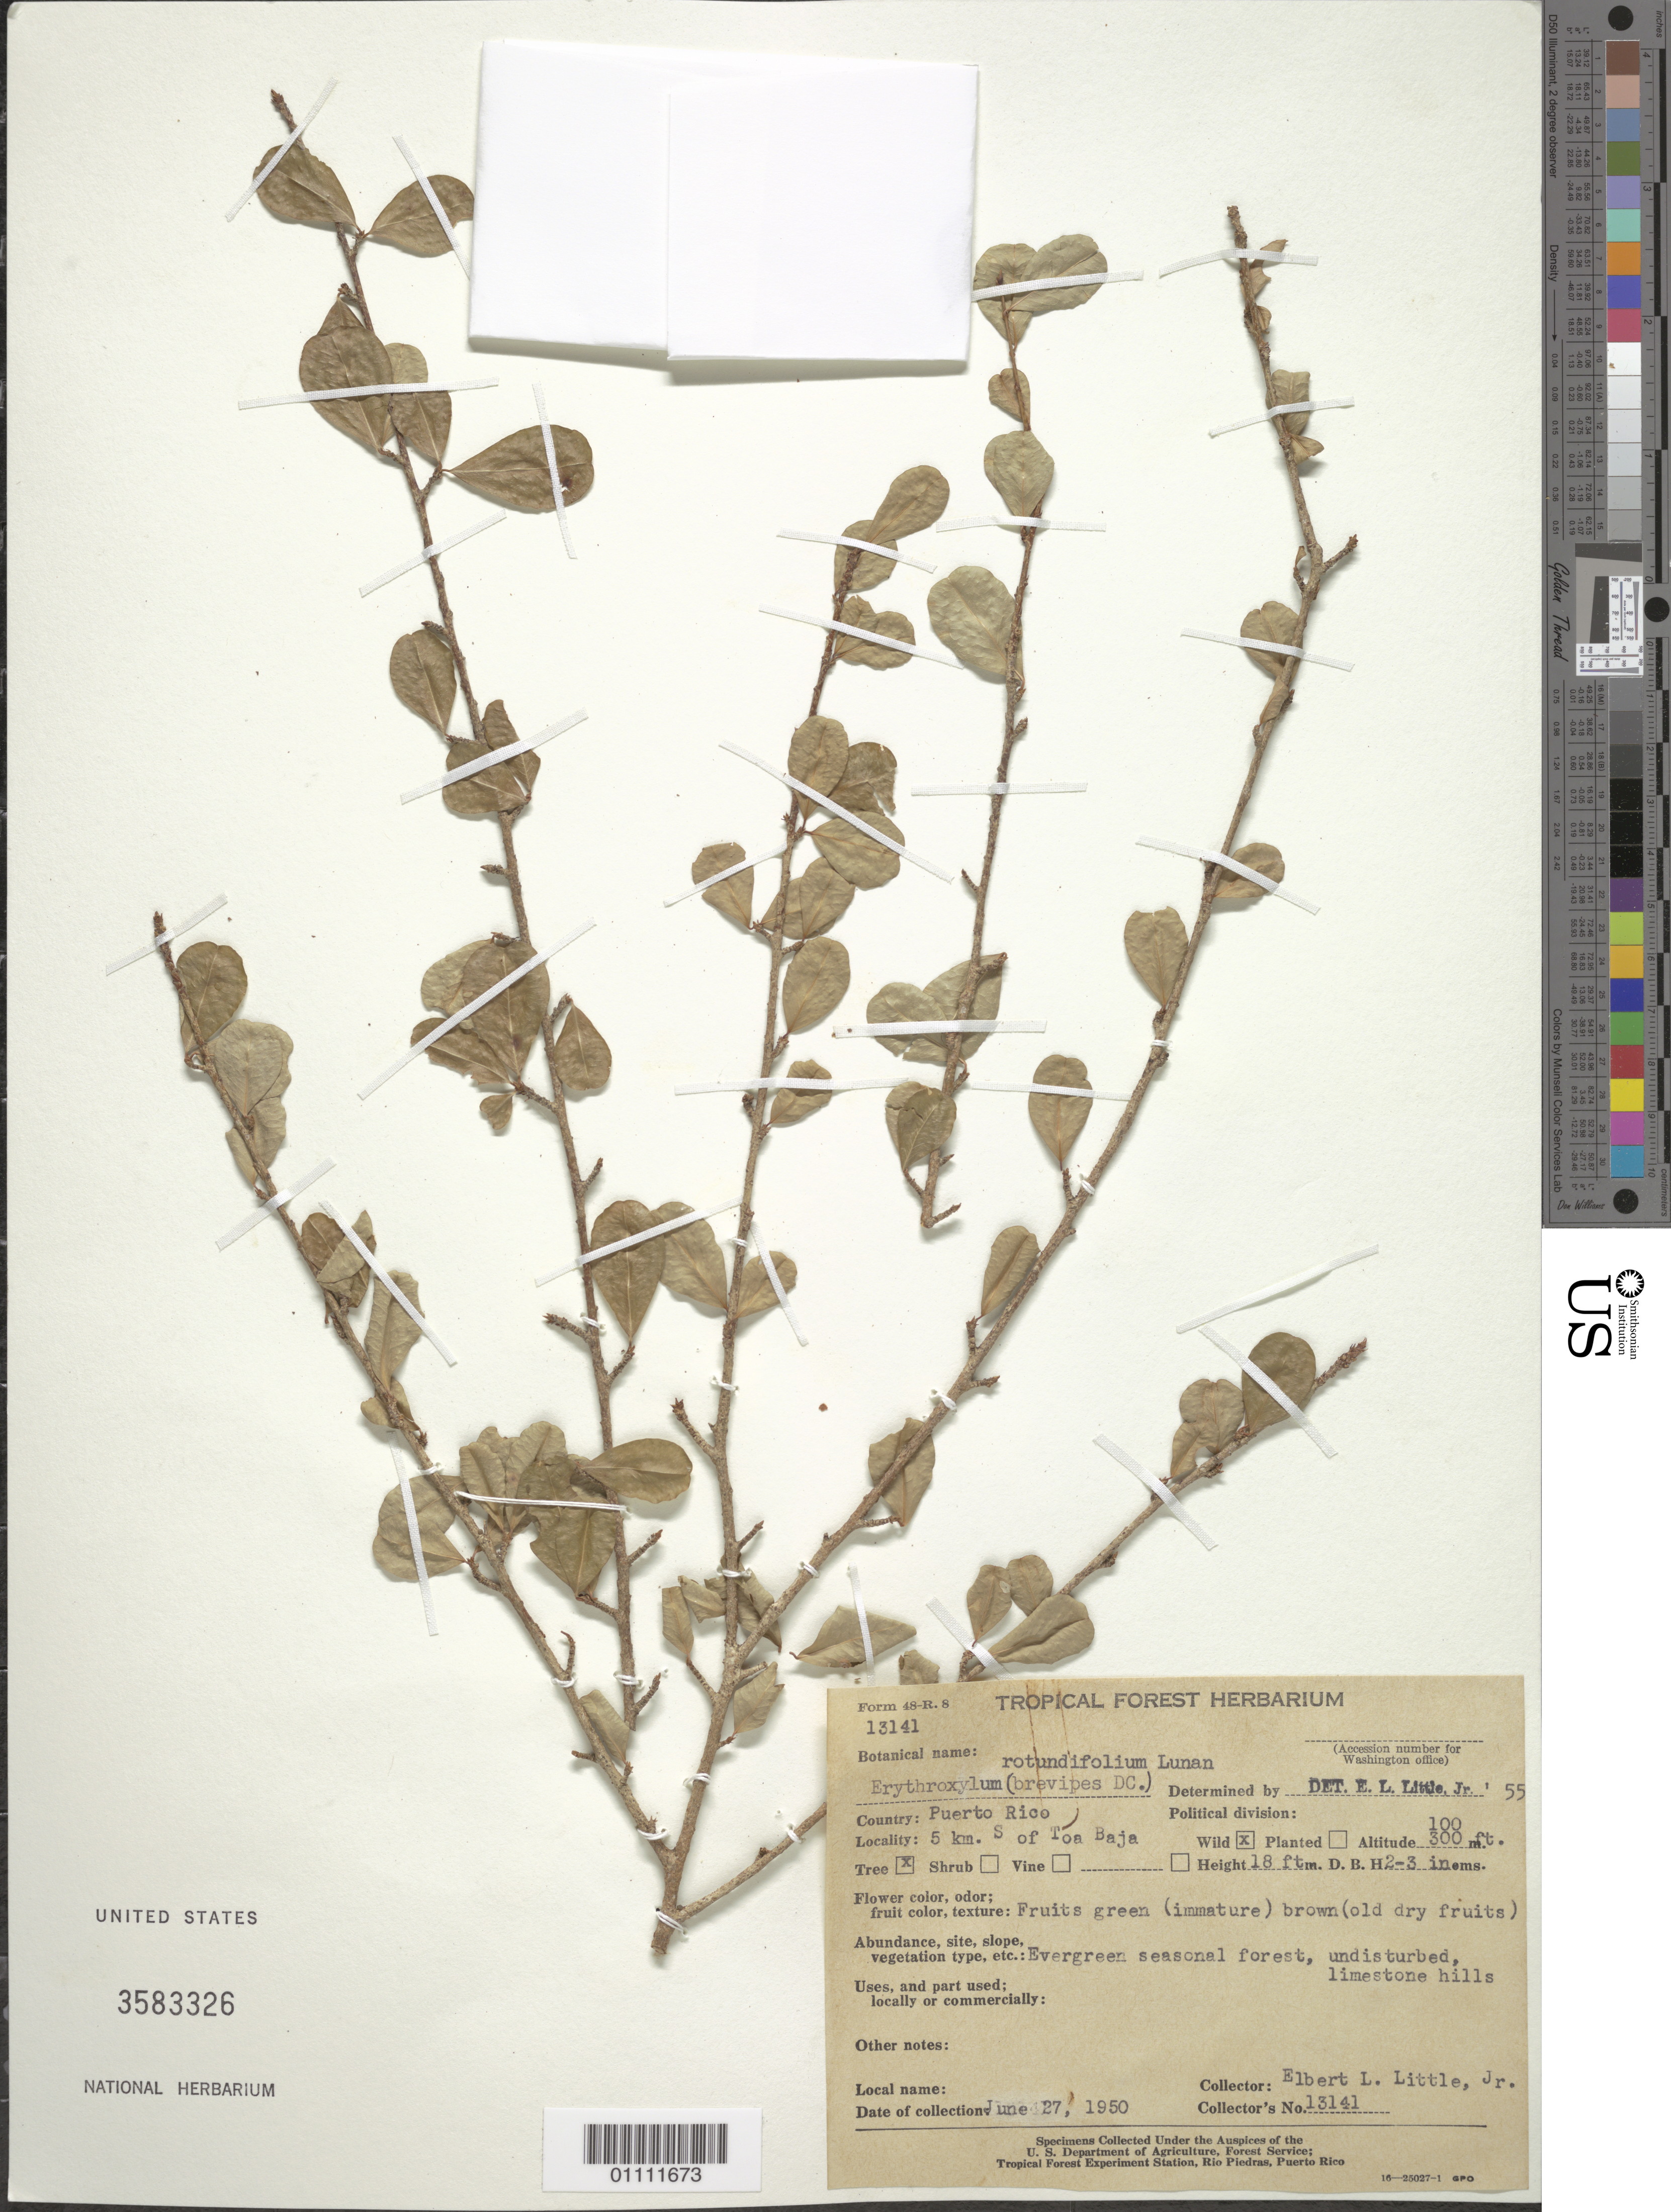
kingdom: Plantae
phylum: Tracheophyta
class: Magnoliopsida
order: Malpighiales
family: Erythroxylaceae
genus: Erythroxylum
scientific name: Erythroxylum rotundifolium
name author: Lunan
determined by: Little, Elbert L., Jr., (FSSR), United States Department of Agriculture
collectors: E. L. Little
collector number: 13141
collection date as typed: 27 Jun 1950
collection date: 1950-06-27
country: Puerto Rico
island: Puerto Rico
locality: Toa Baja, 5 km S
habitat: Evergreen seasonal forest, undisturbed, limestone hills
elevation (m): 30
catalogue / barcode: US 3583326